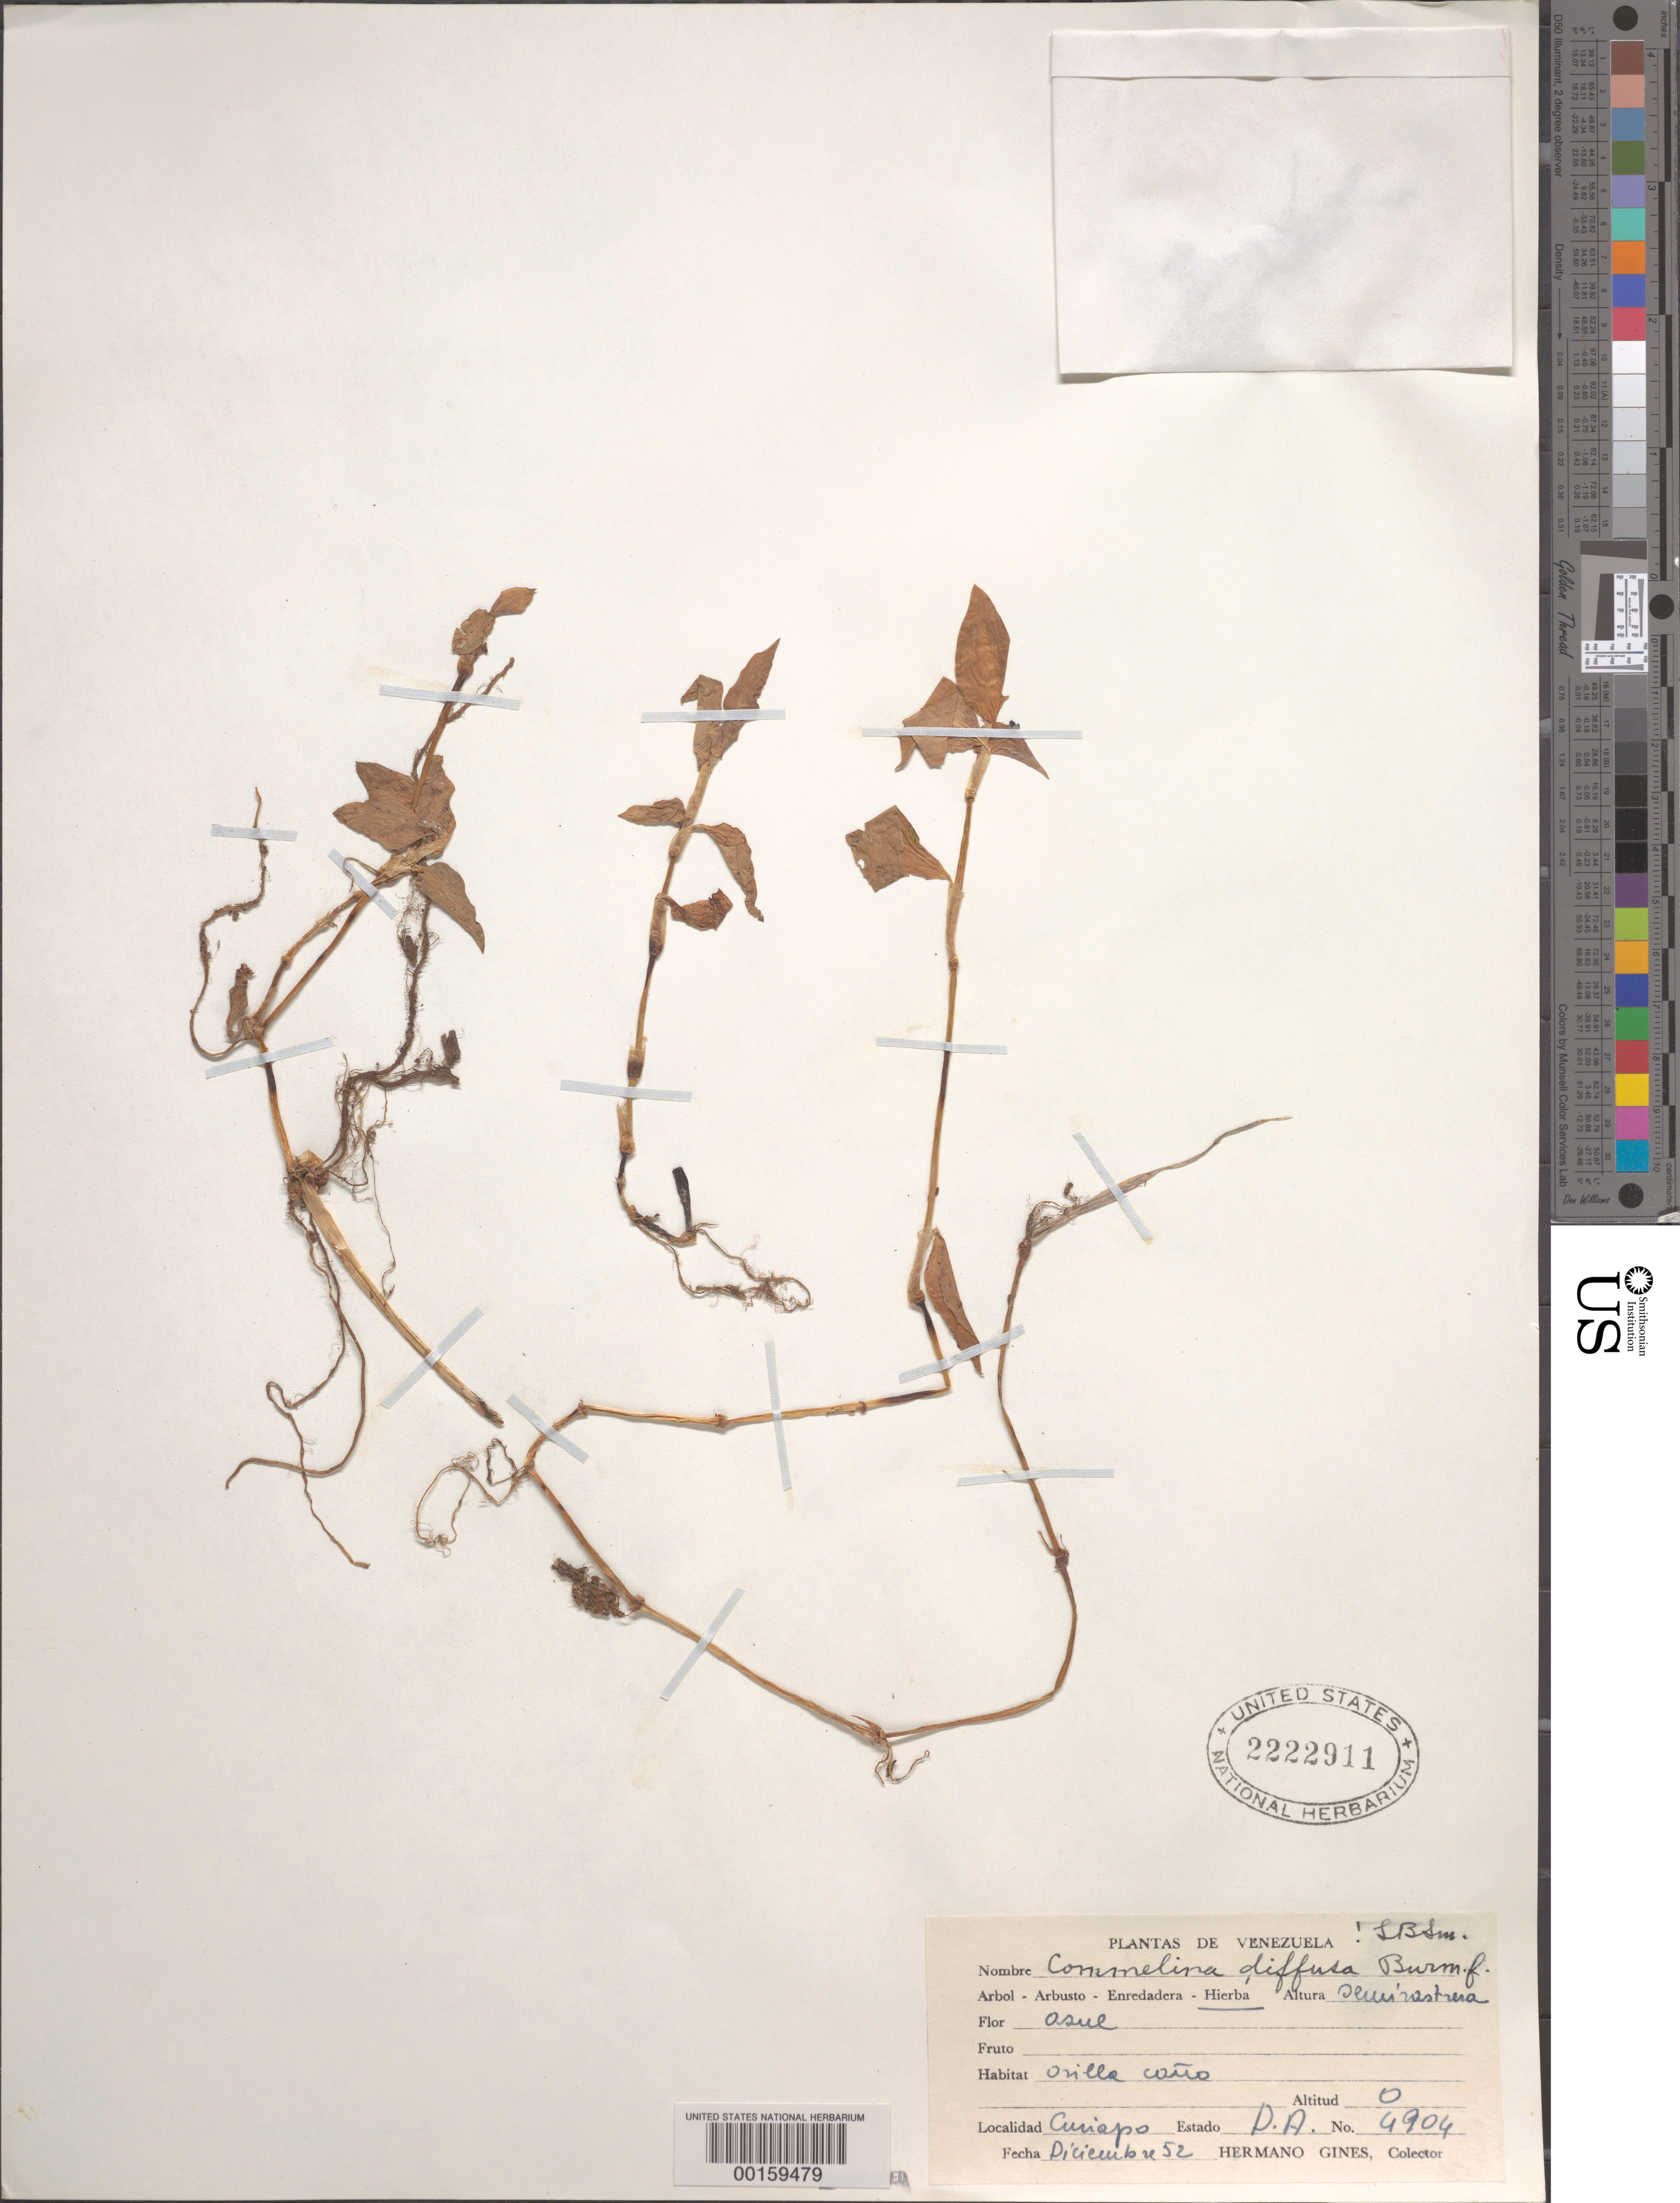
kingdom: Plantae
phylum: Tracheophyta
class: Liliopsida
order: Commelinales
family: Commelinaceae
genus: Commelina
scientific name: Commelina diffusa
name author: Burm. f.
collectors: Bro. Gines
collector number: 4904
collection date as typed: Dec 1952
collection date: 1952-12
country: Venezuela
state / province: Delta Amacuro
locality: Curiapo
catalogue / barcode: US 2222911